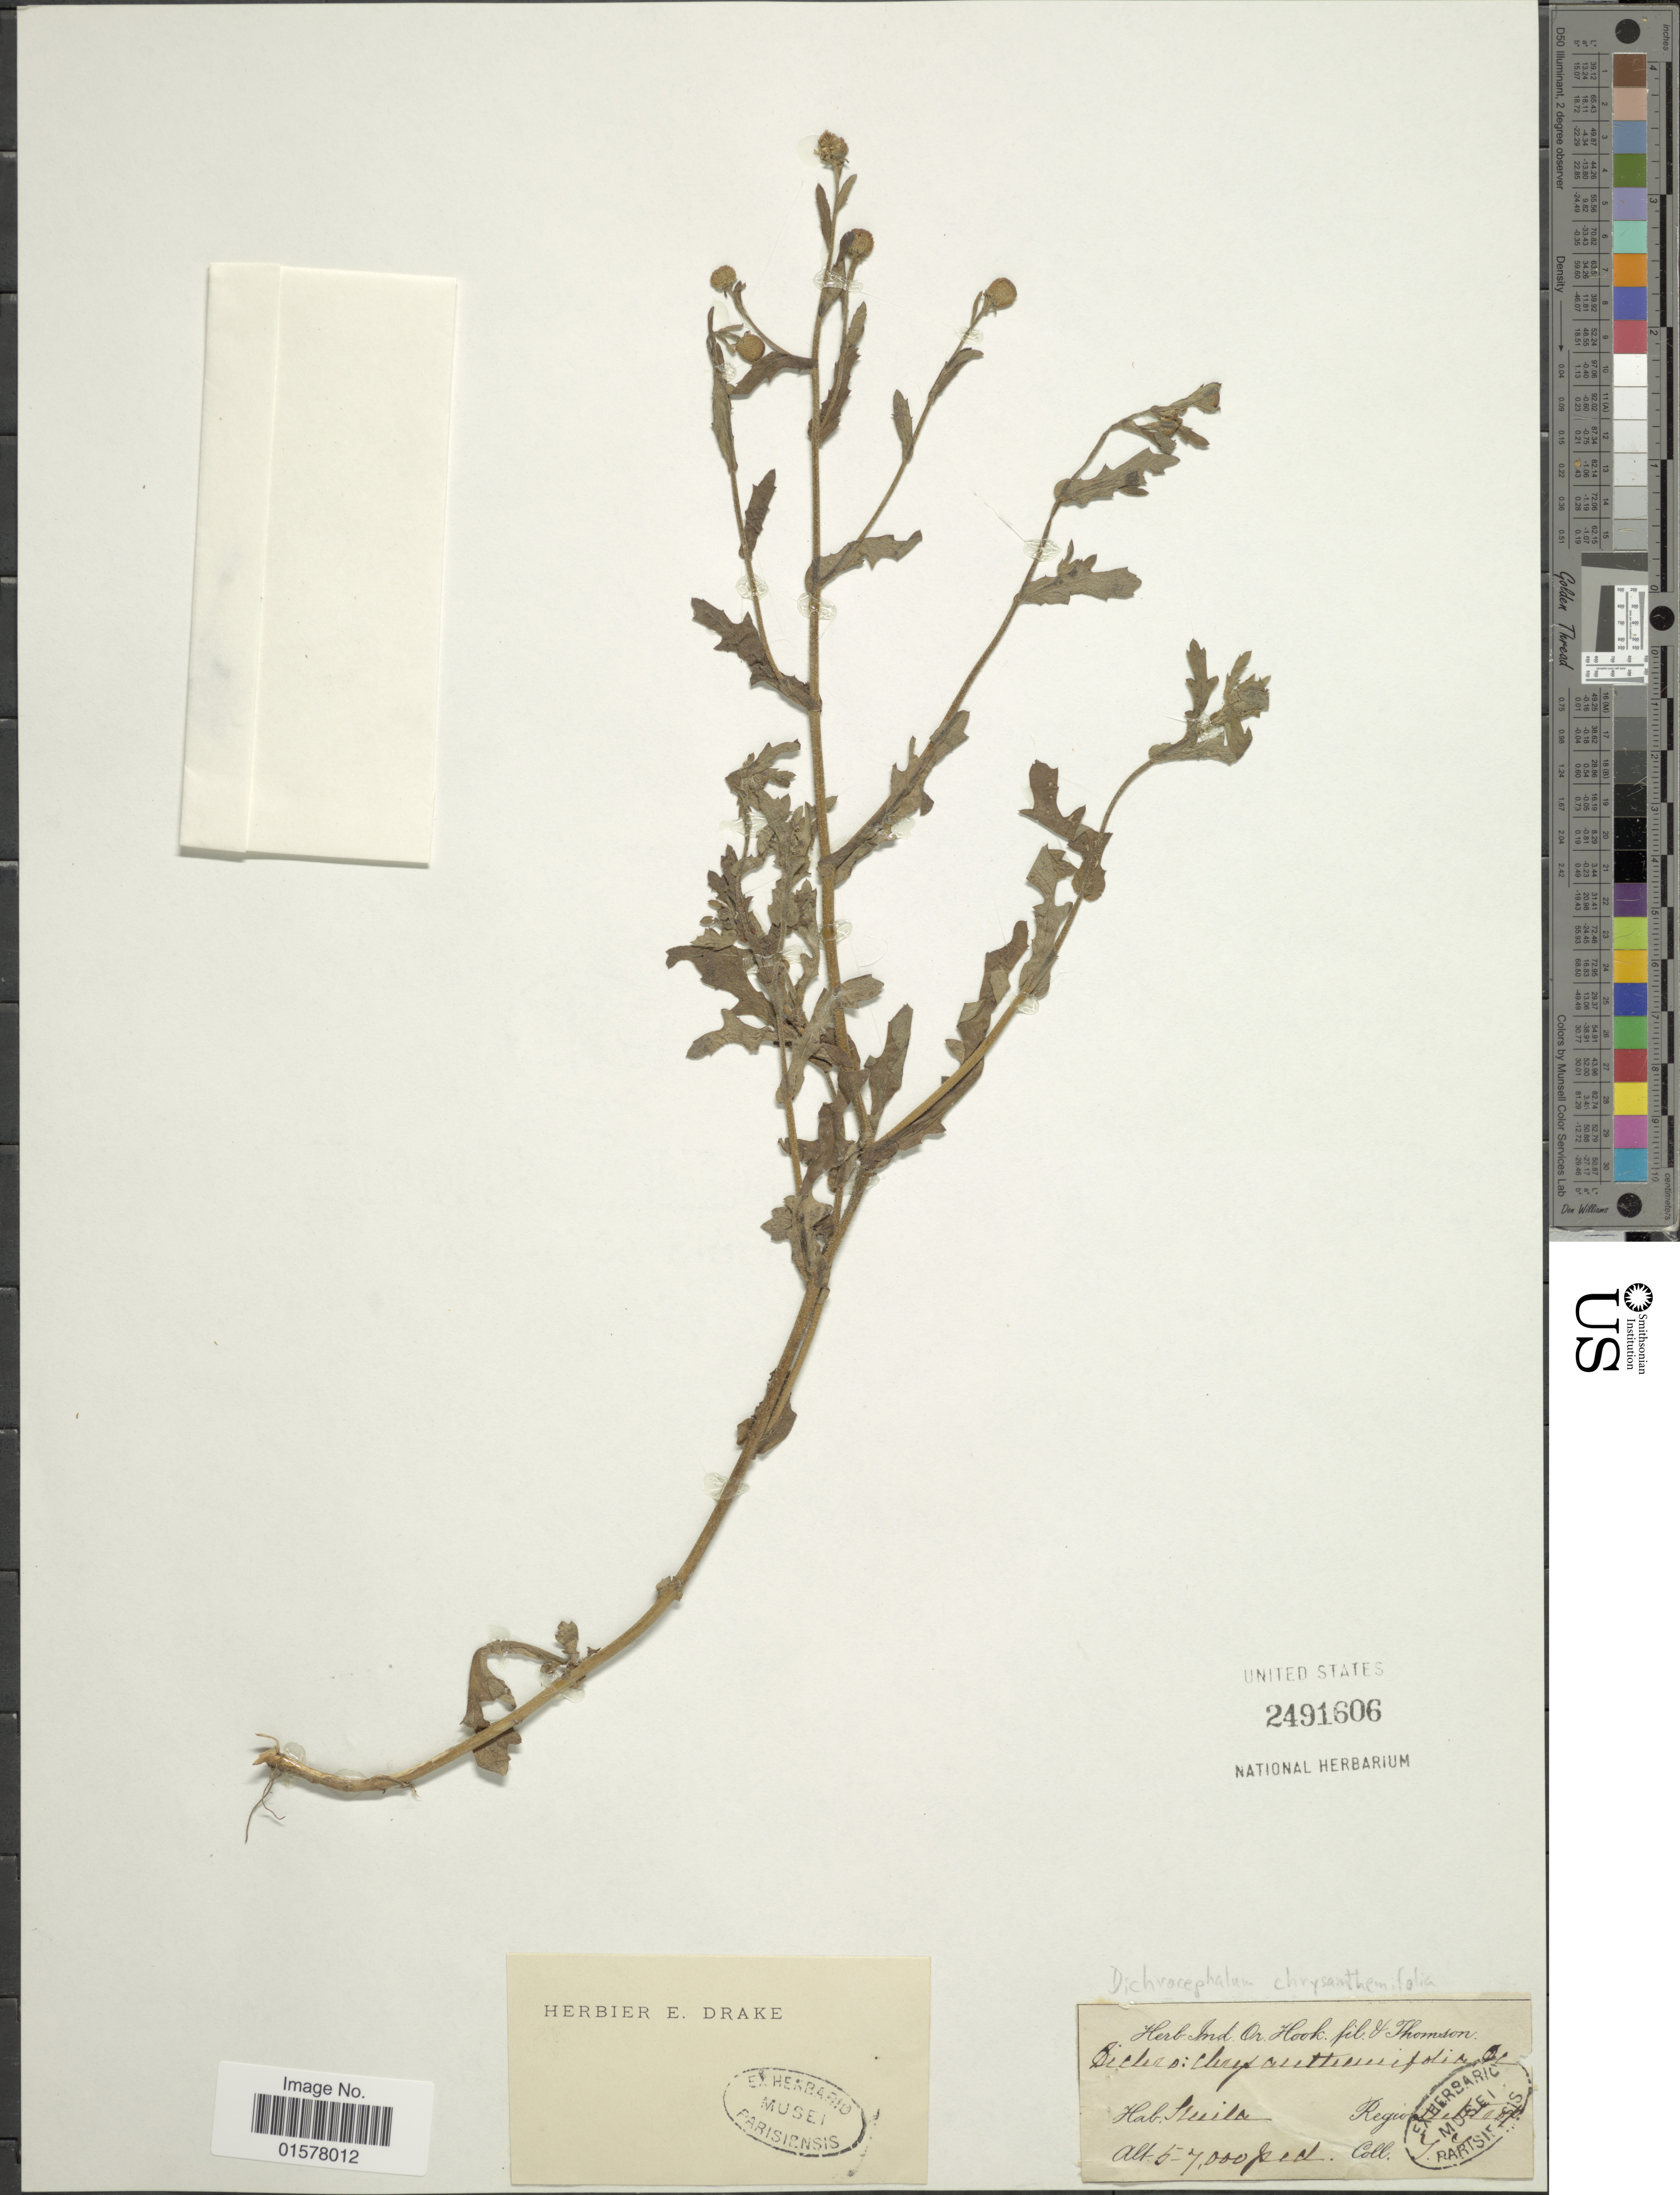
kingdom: Plantae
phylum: Tracheophyta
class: Magnoliopsida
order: Asterales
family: Asteraceae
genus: Dichrocephala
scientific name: Dichrocephala chrysanthemifolia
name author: (Blume) DC.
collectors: J. D. Hooker & T. Thomson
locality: Ind. orient. Hab. [illegible] [probably India]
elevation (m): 1524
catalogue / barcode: US 2491606